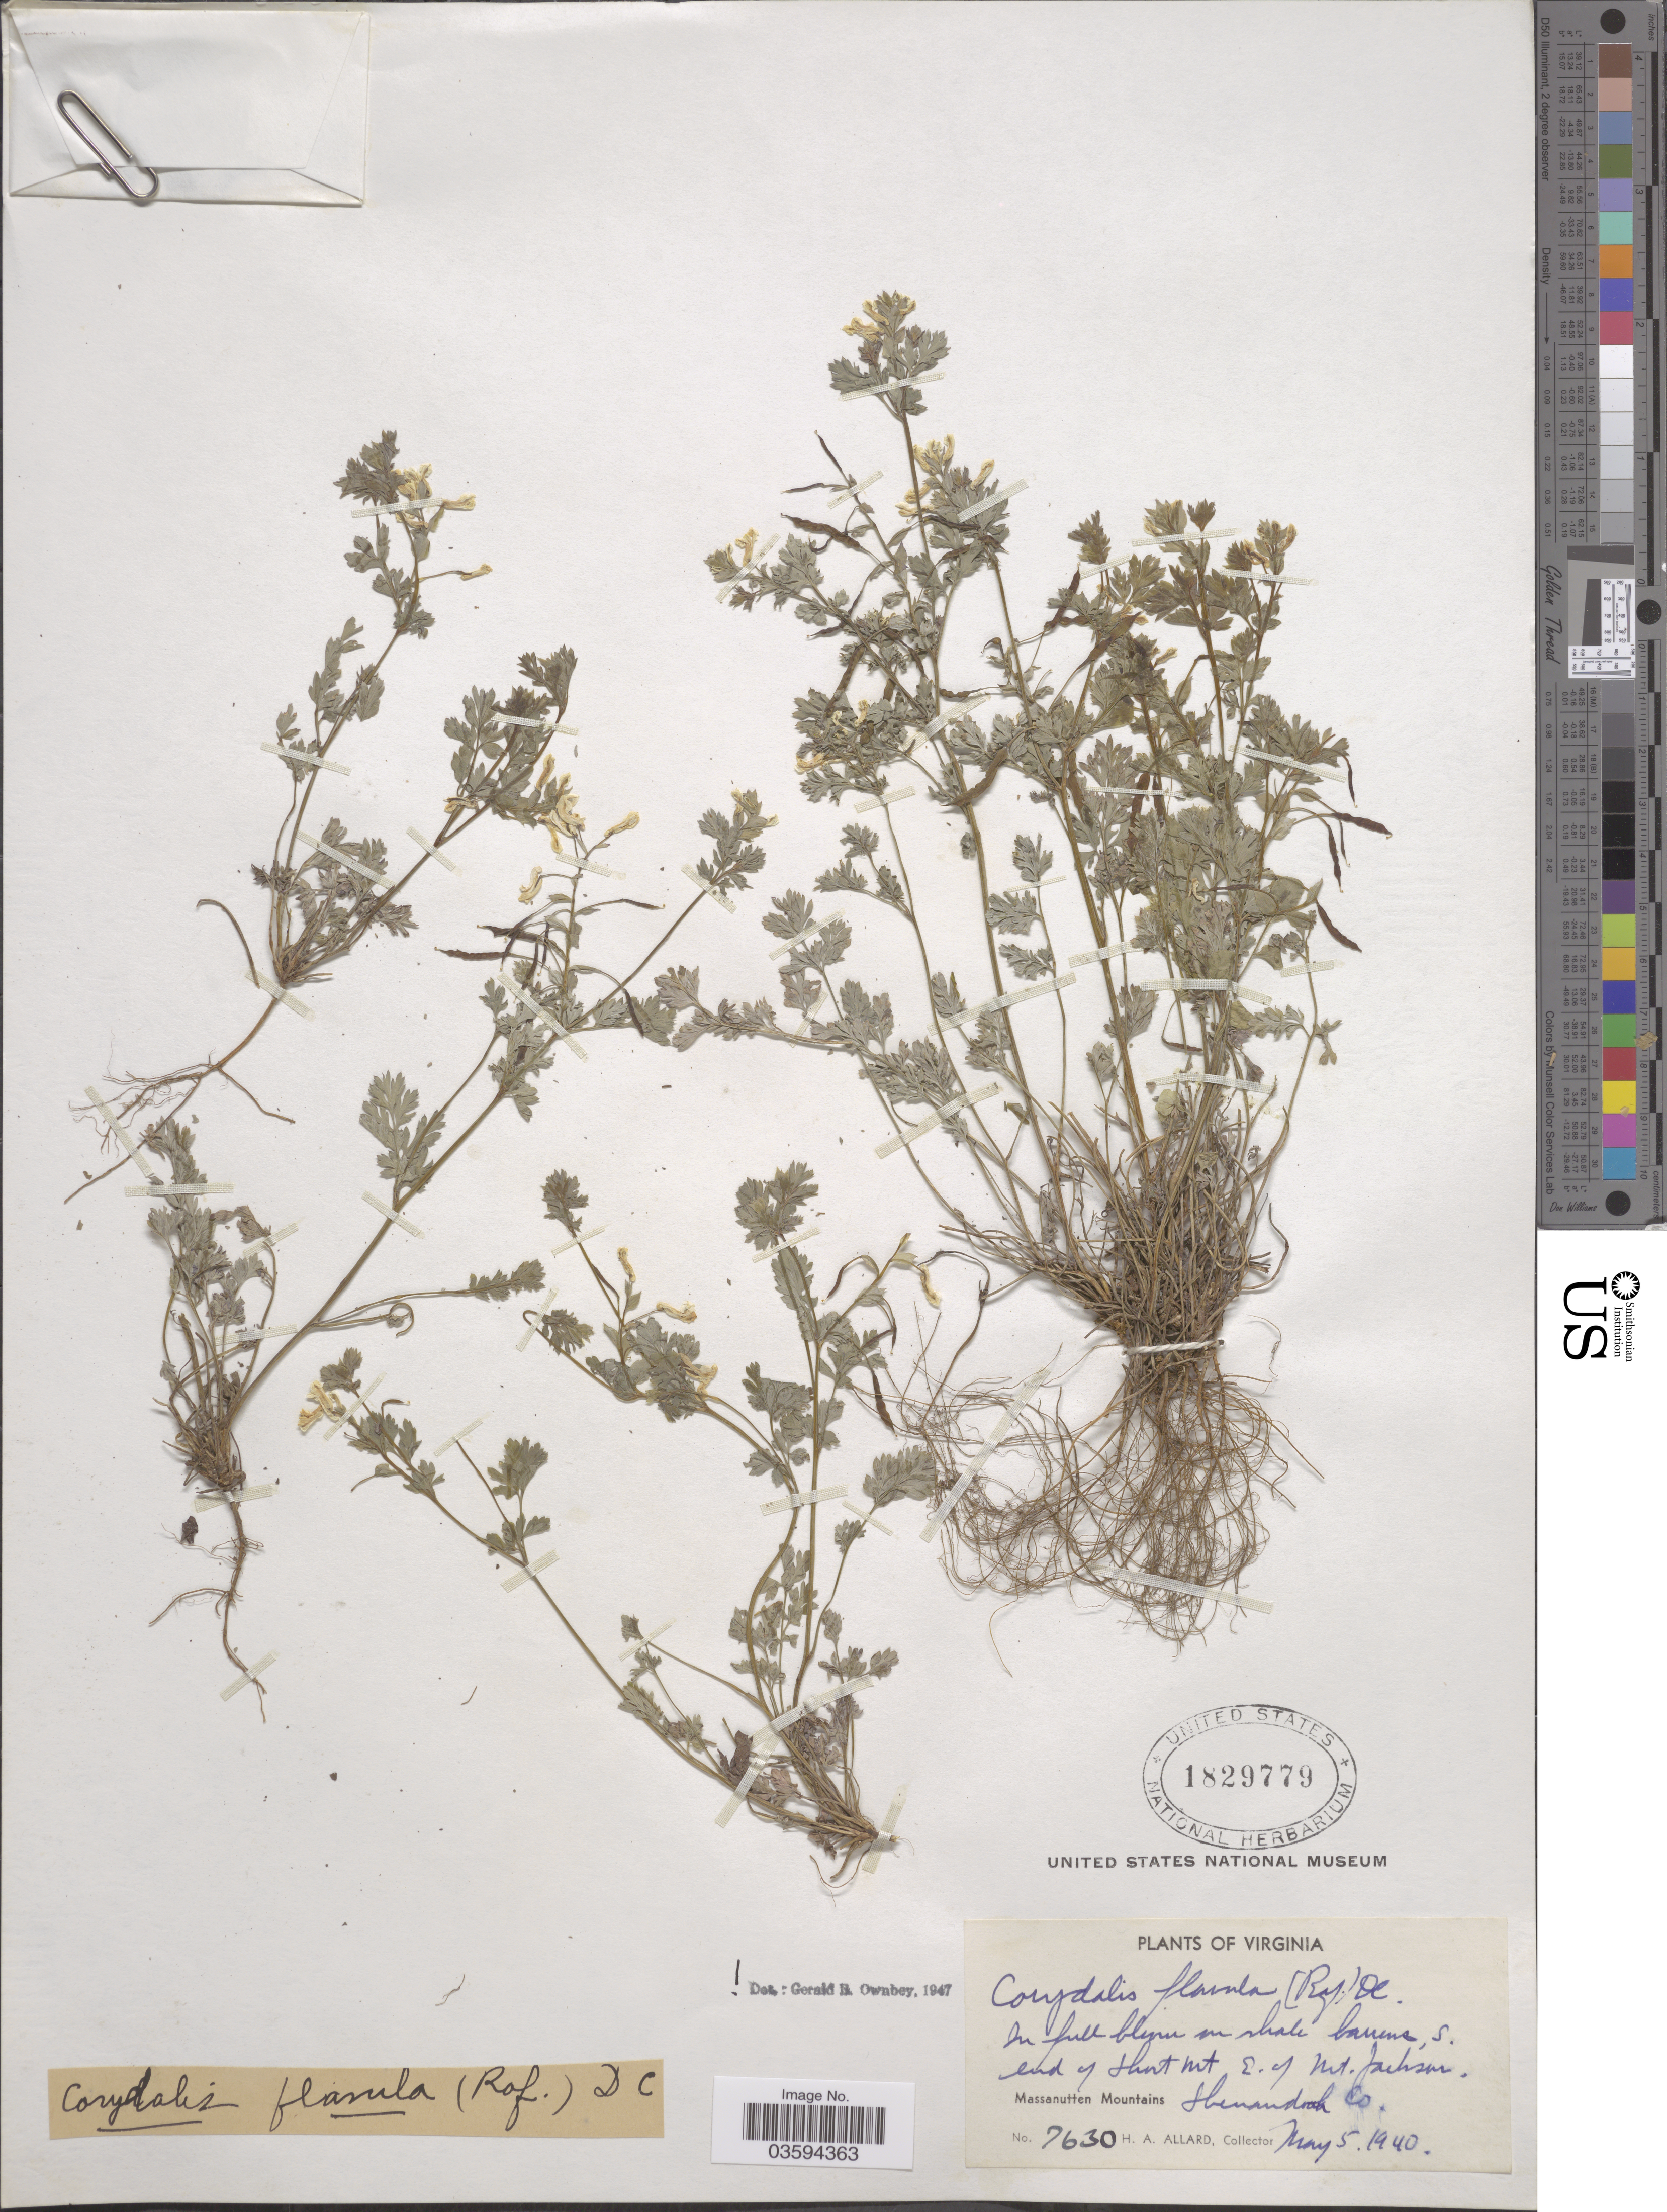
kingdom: Plantae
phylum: Tracheophyta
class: Magnoliopsida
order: Ranunculales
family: Papaveraceae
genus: Corydalis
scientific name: Corydalis flavula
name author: (Raf.) DC.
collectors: H. A. Allard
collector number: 7630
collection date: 1940-05-05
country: United States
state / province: Virginia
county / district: Shenandoah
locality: S. end of Short mt E. of Mt. Jackson. Massanutten Mountains, Shenandoah Co.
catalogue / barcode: US 1829779